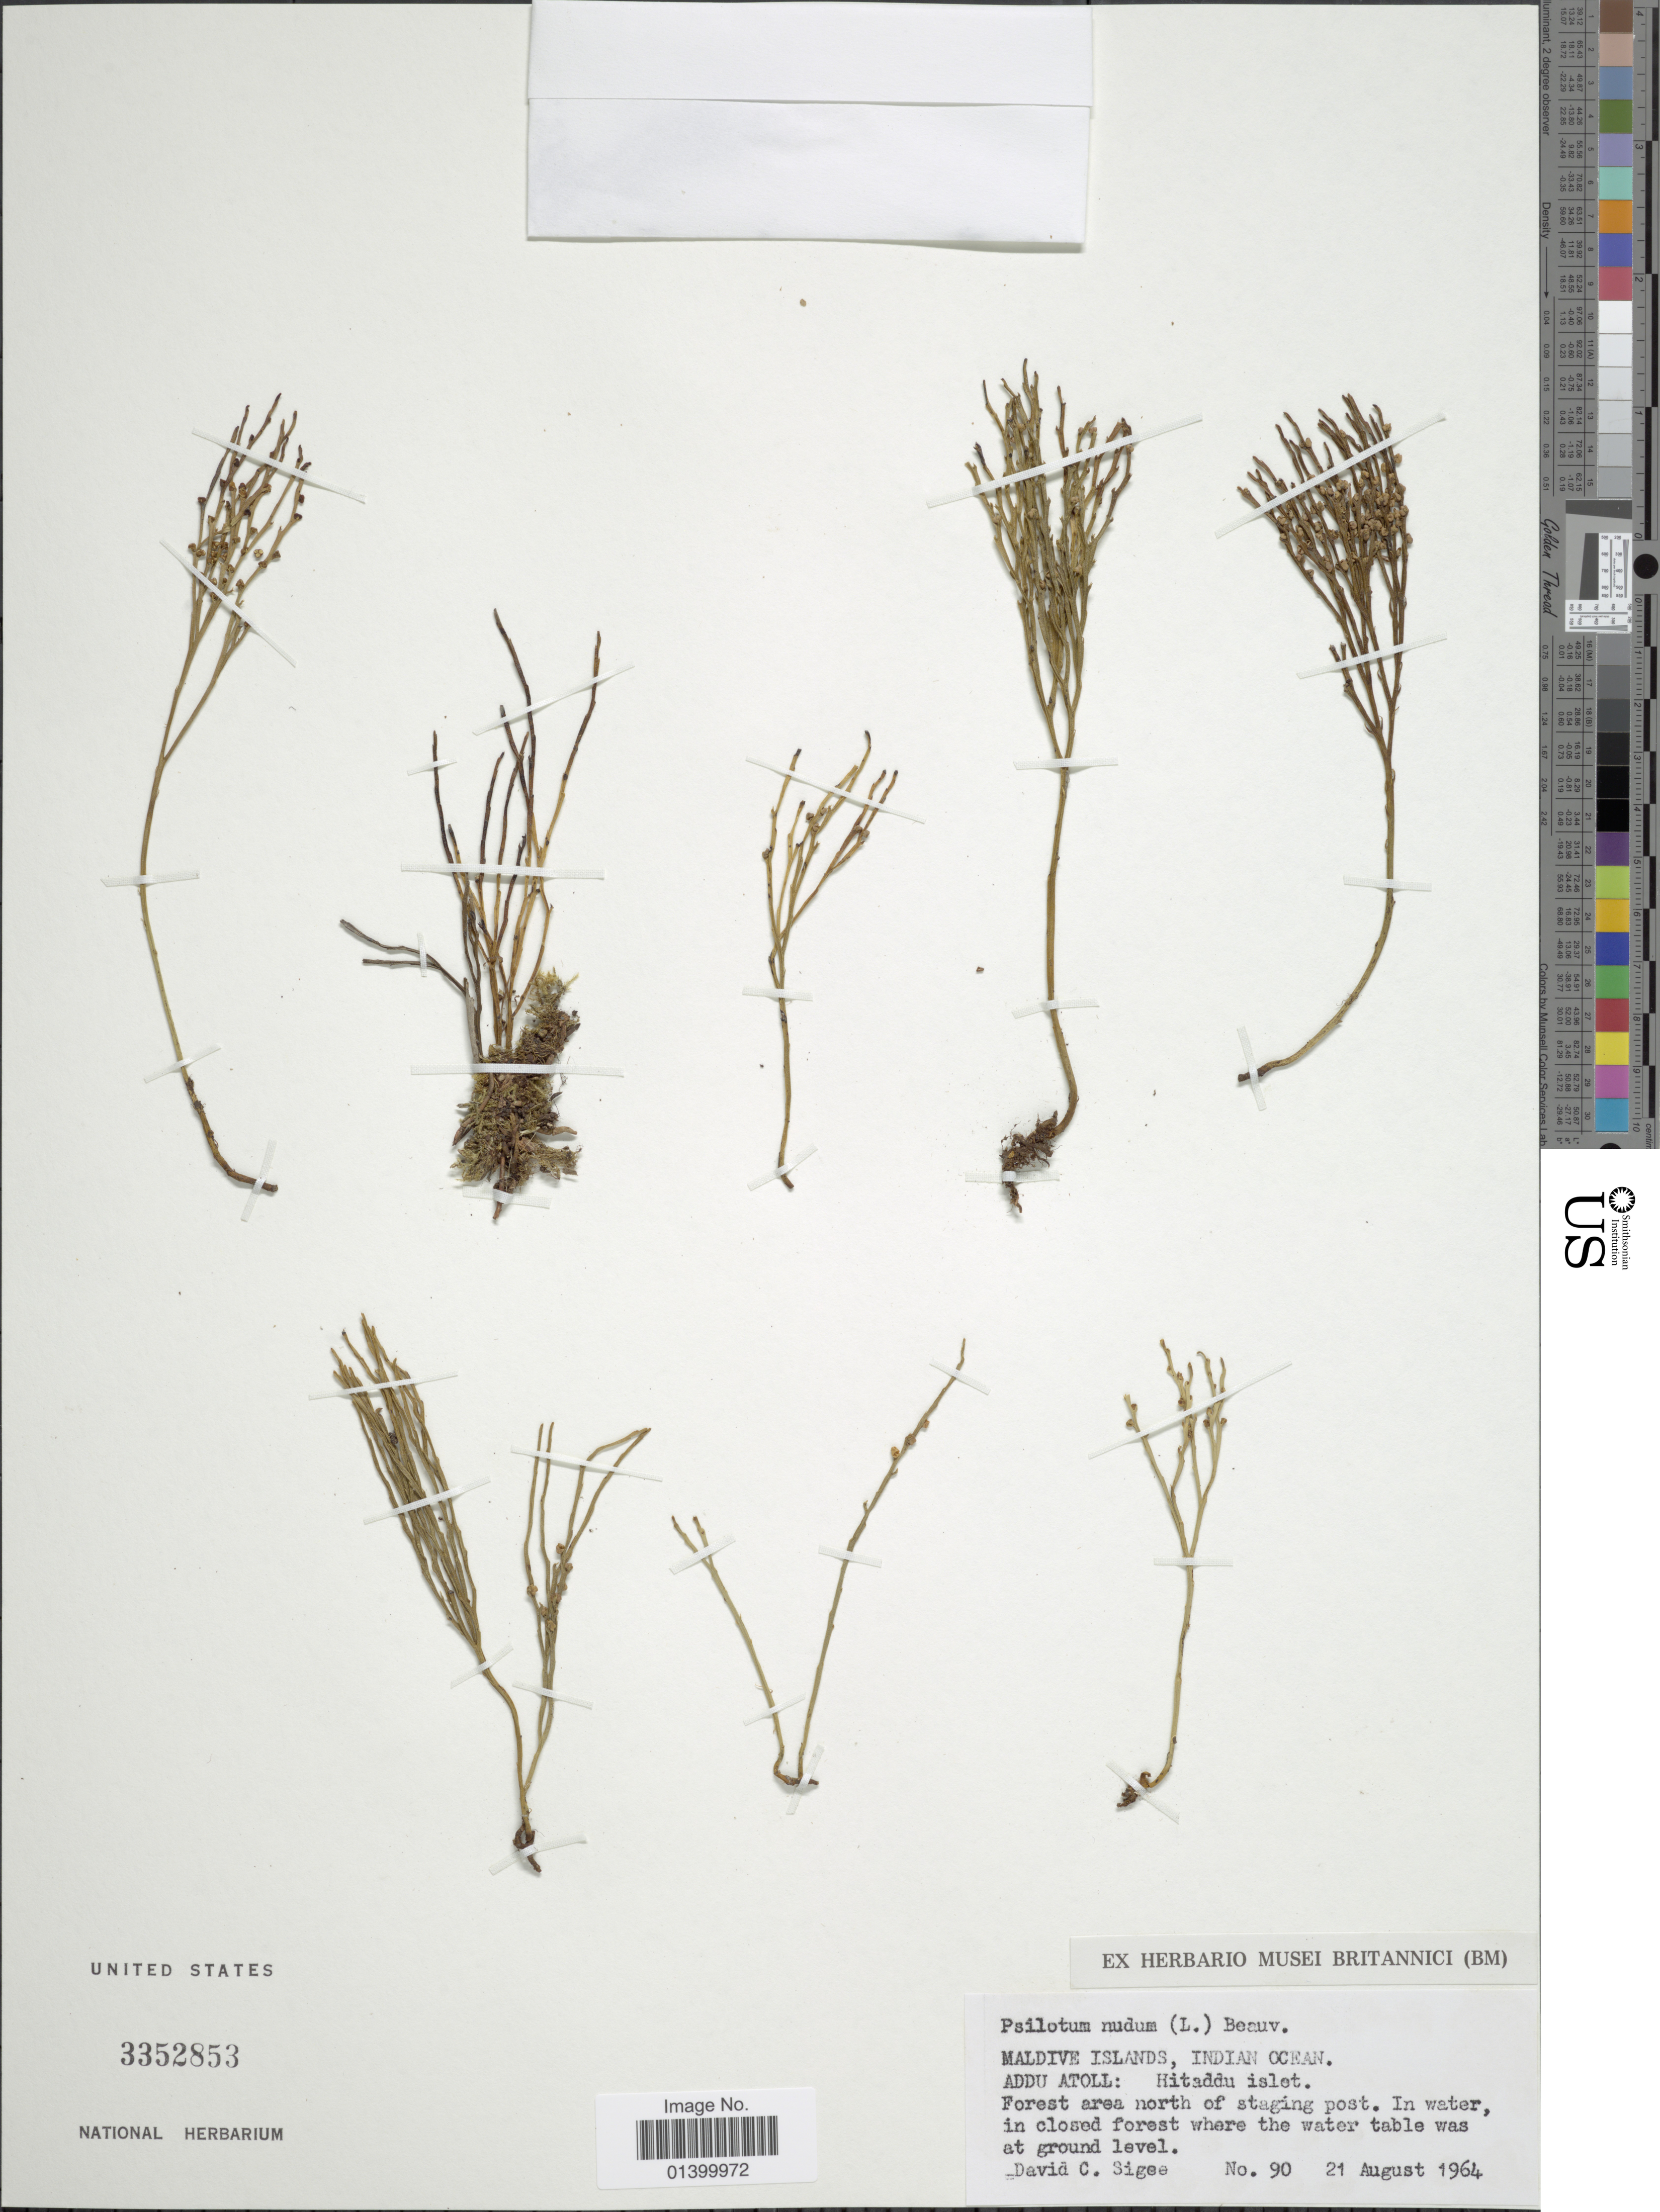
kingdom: Plantae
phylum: Tracheophyta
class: Polypodiopsida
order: Psilotales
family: Psilotaceae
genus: Psilotum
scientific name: Psilotum nudum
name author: (L.) P. Beauv.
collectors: D. C. Sigee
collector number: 90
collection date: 1964-08-21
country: Maldive Islands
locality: Indian Ocean. Addu Atoll: Hitaddu islet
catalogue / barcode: US 3352853